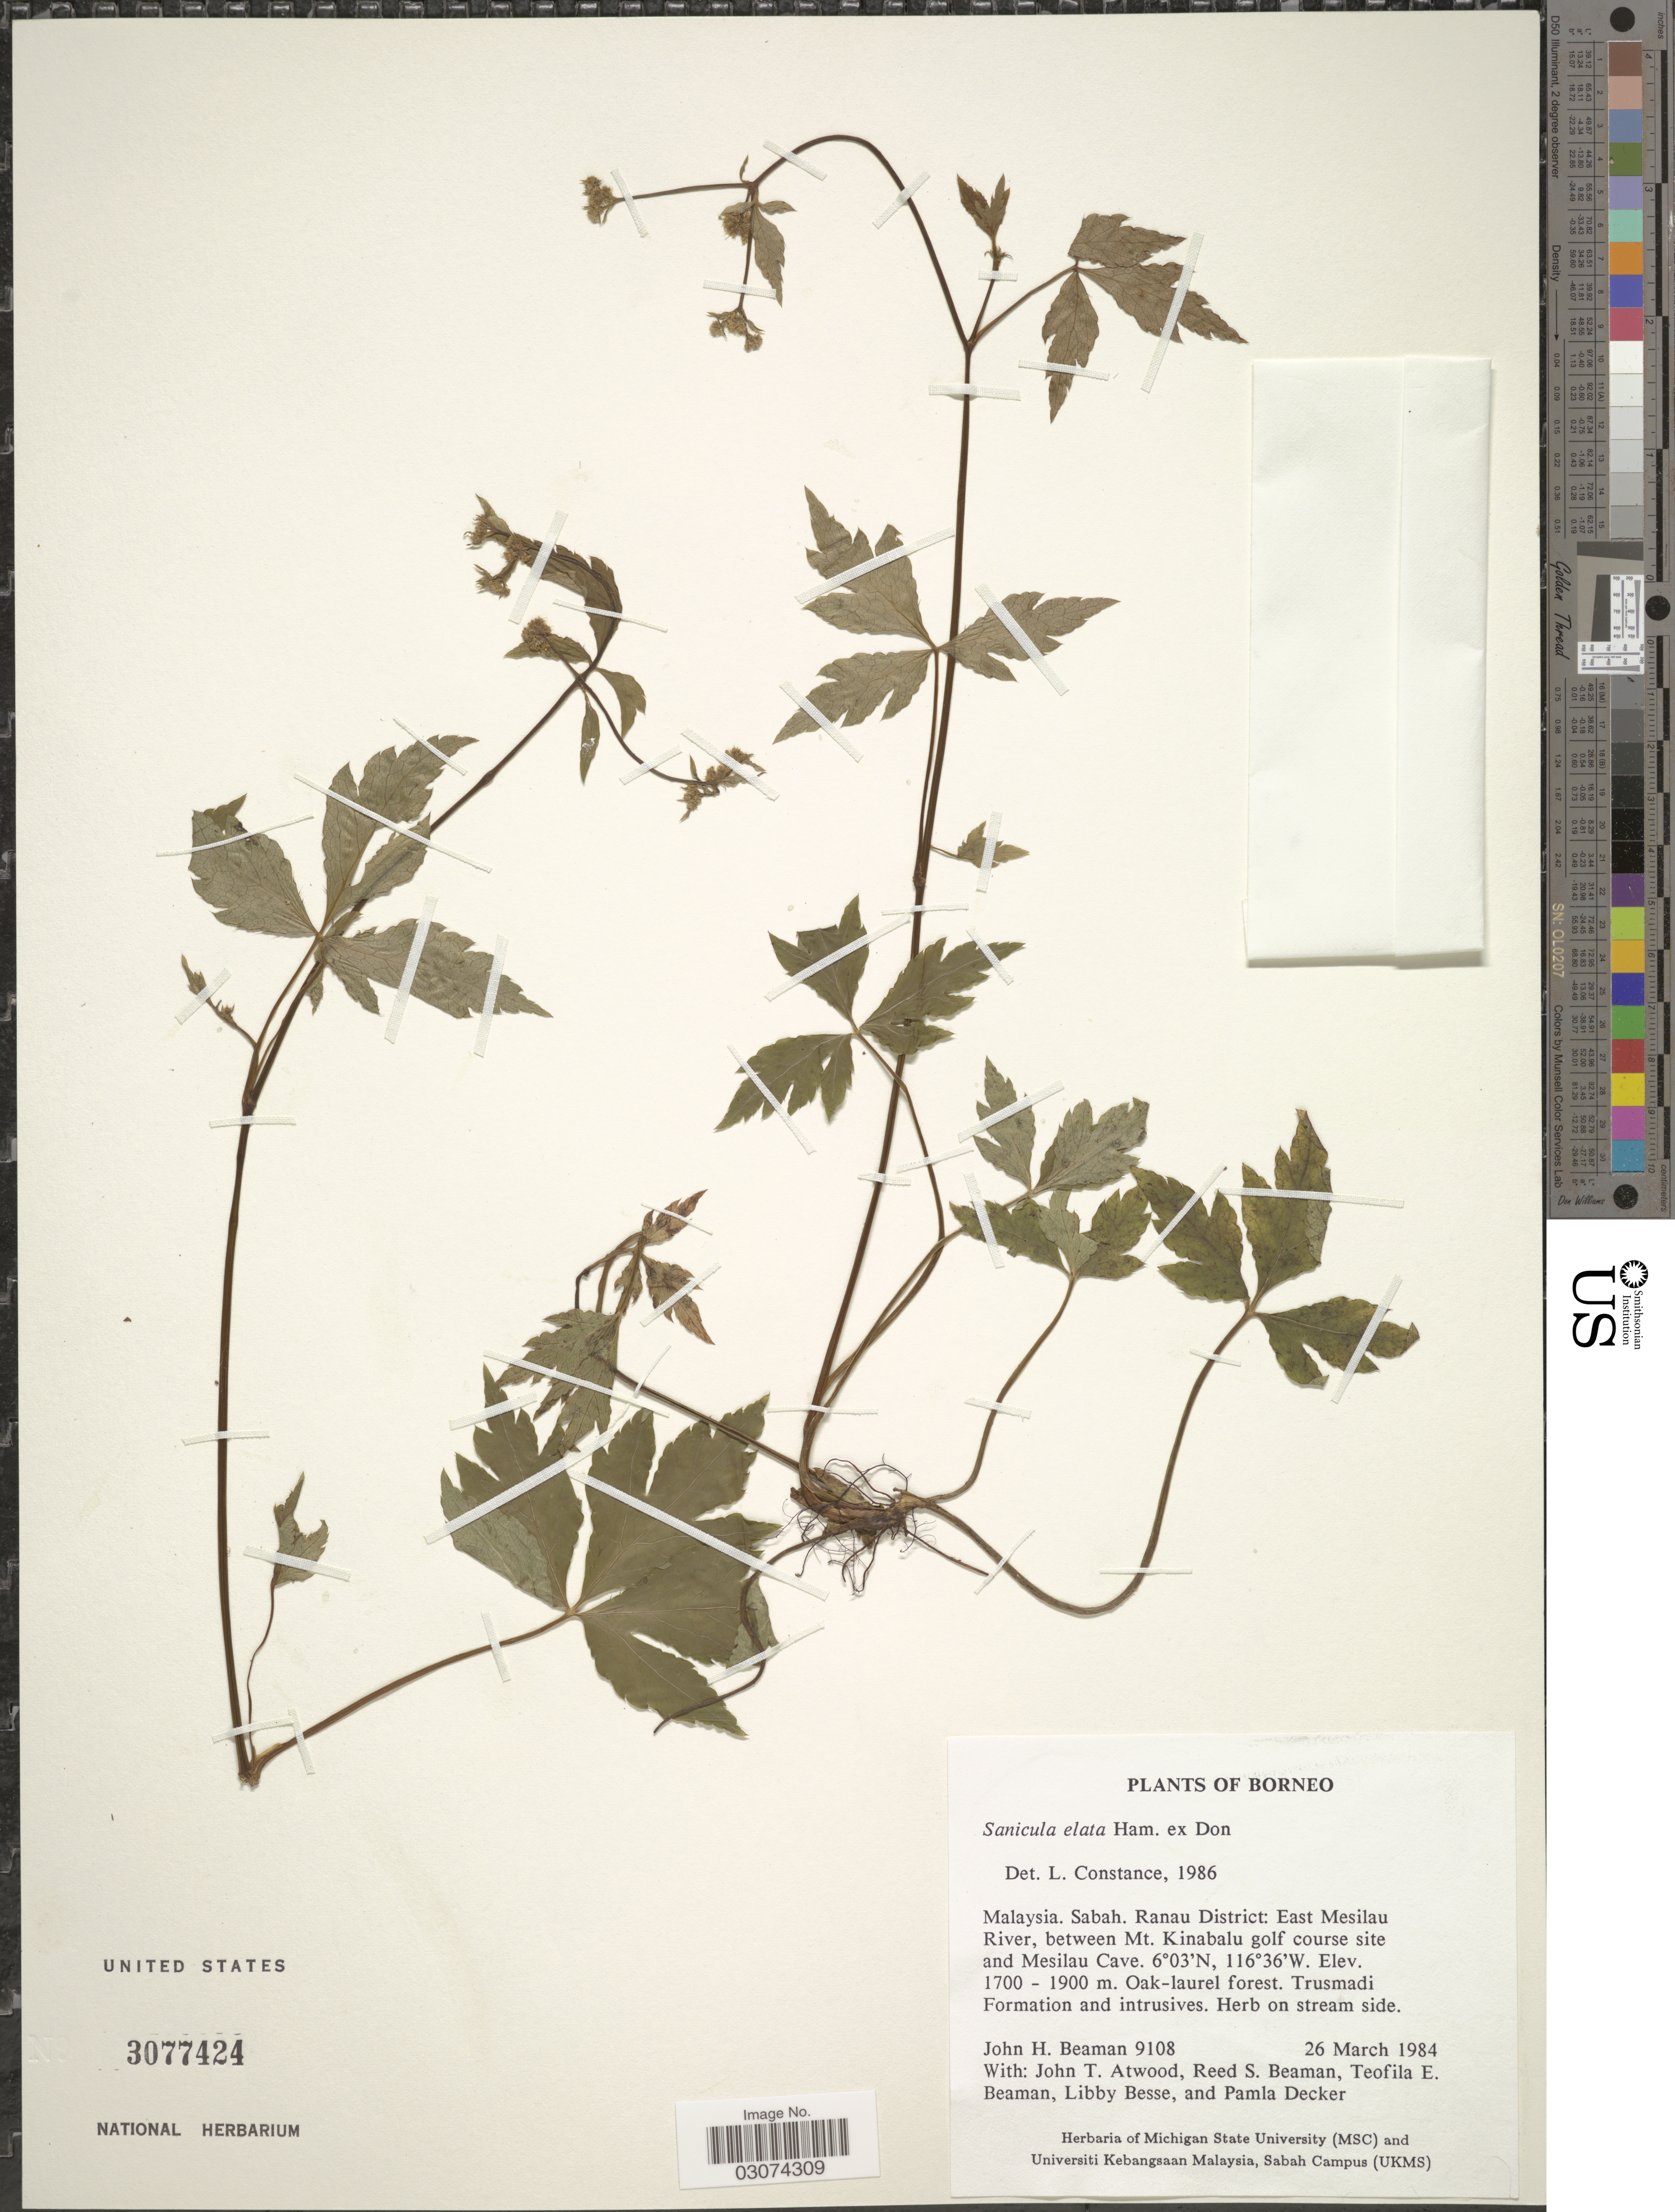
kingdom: Plantae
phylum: Tracheophyta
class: Magnoliopsida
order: Apiales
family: Apiaceae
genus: Sanicula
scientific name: Sanicula elata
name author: Buch.-Ham. ex D. Don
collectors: J. H. Beaman, J. T. Atwood, R. S. Beaman, T. E. Beaman & et al.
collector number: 9108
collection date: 1984-03-26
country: Malaysia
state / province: Sabah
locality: Borneo. Ranau District: East Mesilau River, between Mt. Kinabalu golf course site and Mesilau Cave.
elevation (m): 1700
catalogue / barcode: US 3077424